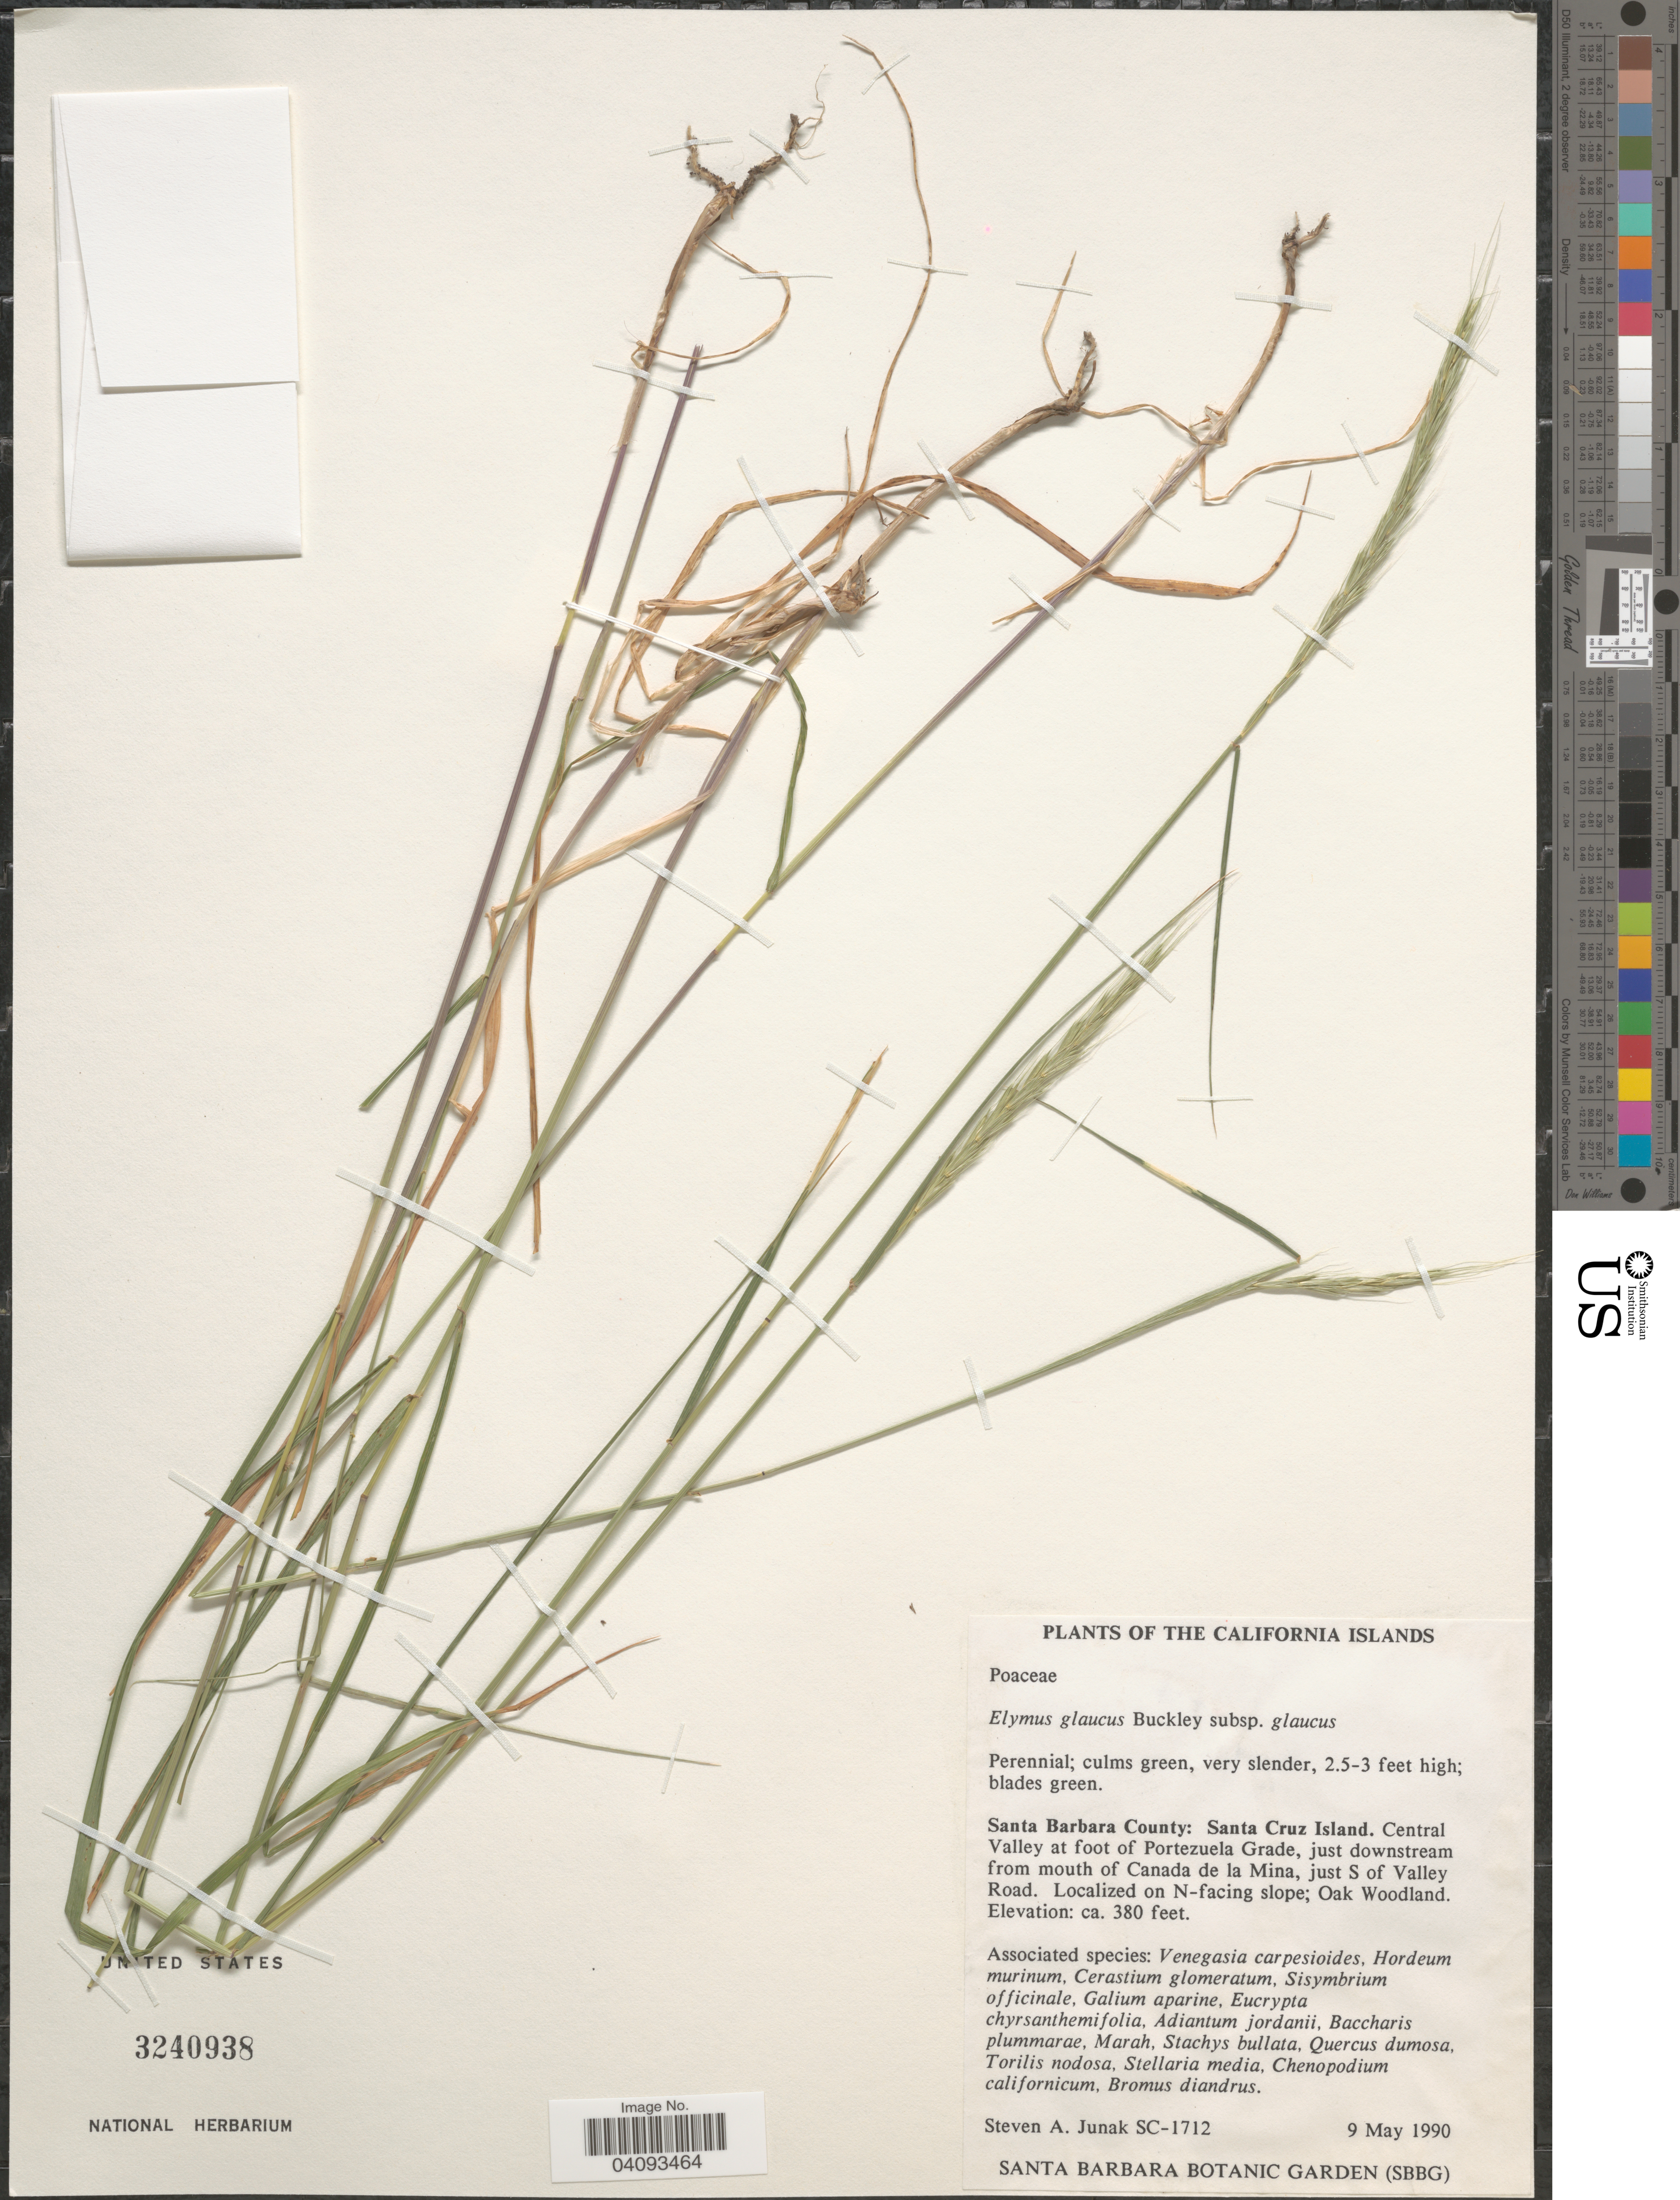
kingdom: Plantae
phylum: Tracheophyta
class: Liliopsida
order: Poales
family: Poaceae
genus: Elymus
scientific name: Elymus glaucus subsp. glaucus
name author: Buckley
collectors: S. Junak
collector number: SC-1712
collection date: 1990-05-09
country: United States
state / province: California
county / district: Santa Barbara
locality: The California Islands. Santa Barbara County: Santa Cruz Island. Central Valley at foot of Portezuela Grade, just downstream from mouth of Canada de la Mina, just S of Valley Road. Localized on N-facing slope.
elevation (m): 116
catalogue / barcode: US 3240938